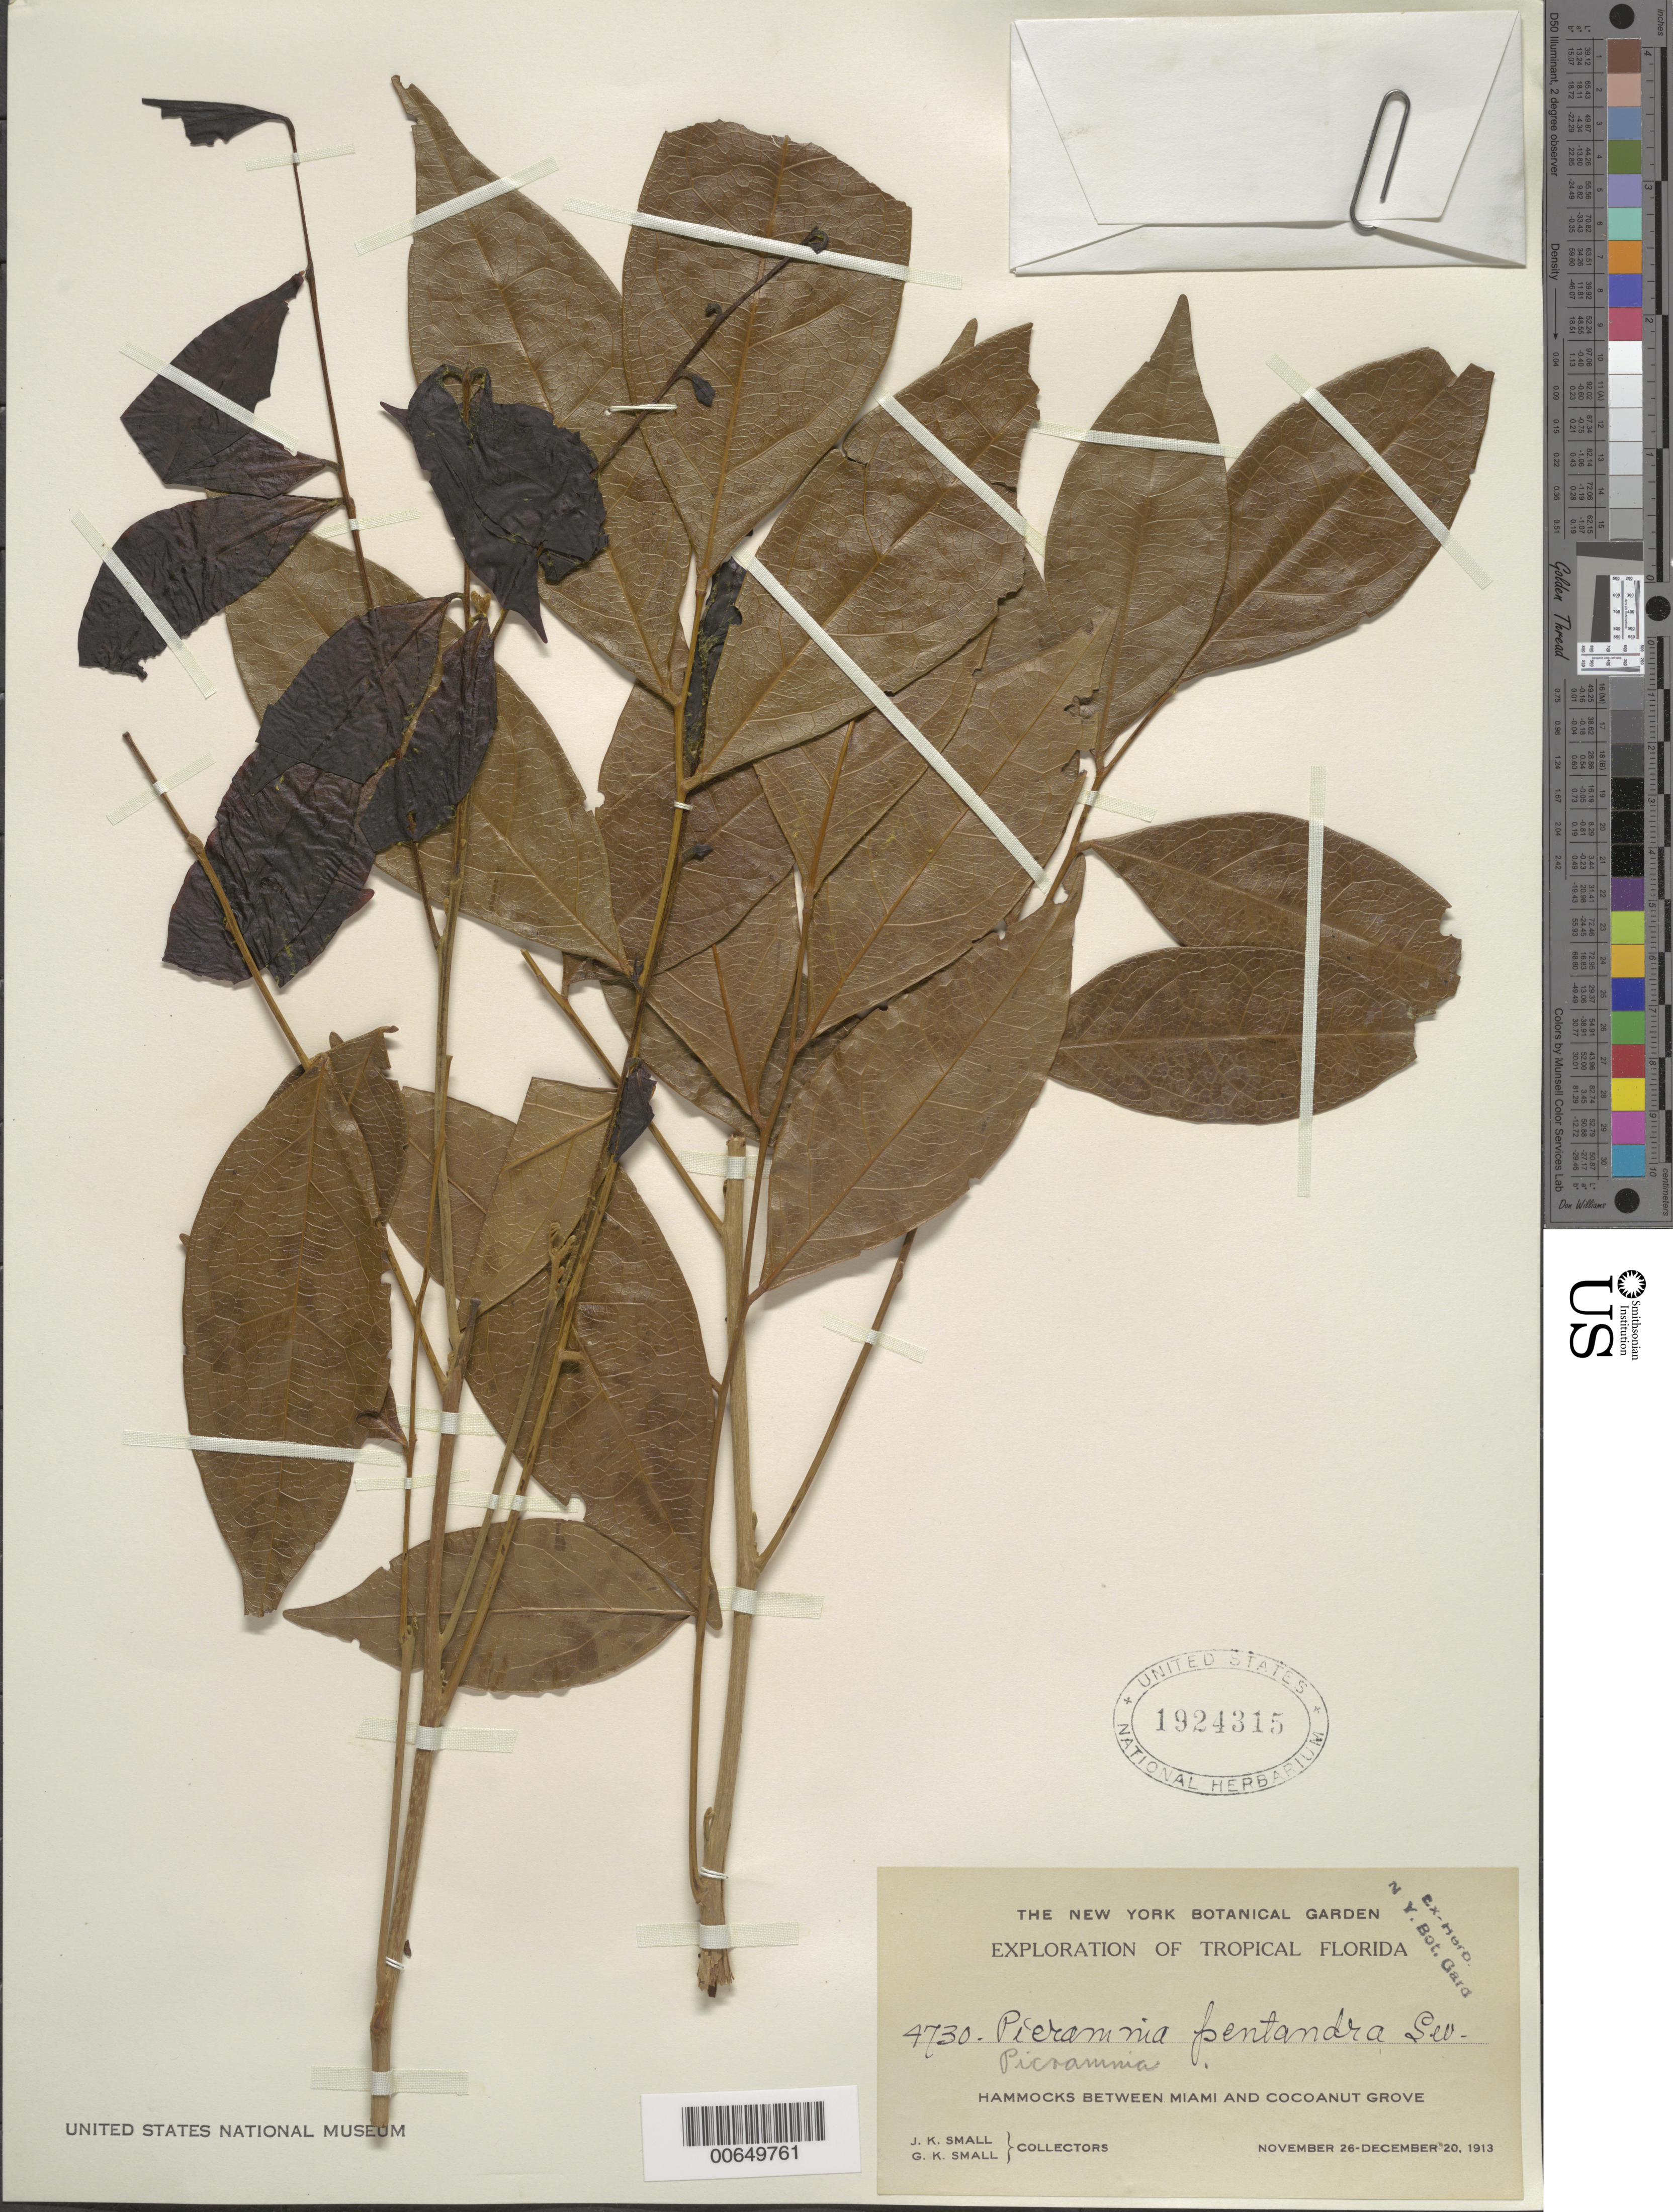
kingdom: Plantae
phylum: Tracheophyta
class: Magnoliopsida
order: Picramniales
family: Picramniaceae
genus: Picramnia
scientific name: Picramnia pentandra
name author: Sw.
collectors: J. K. Small & G. K. Small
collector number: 4730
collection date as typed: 26 Nov 1913 to 20 Dec 1913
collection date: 1913-11-26/1913-12-20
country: United States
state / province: Florida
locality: Hammocks between Miami and Cocoanut Grove.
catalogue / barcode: US 1924315